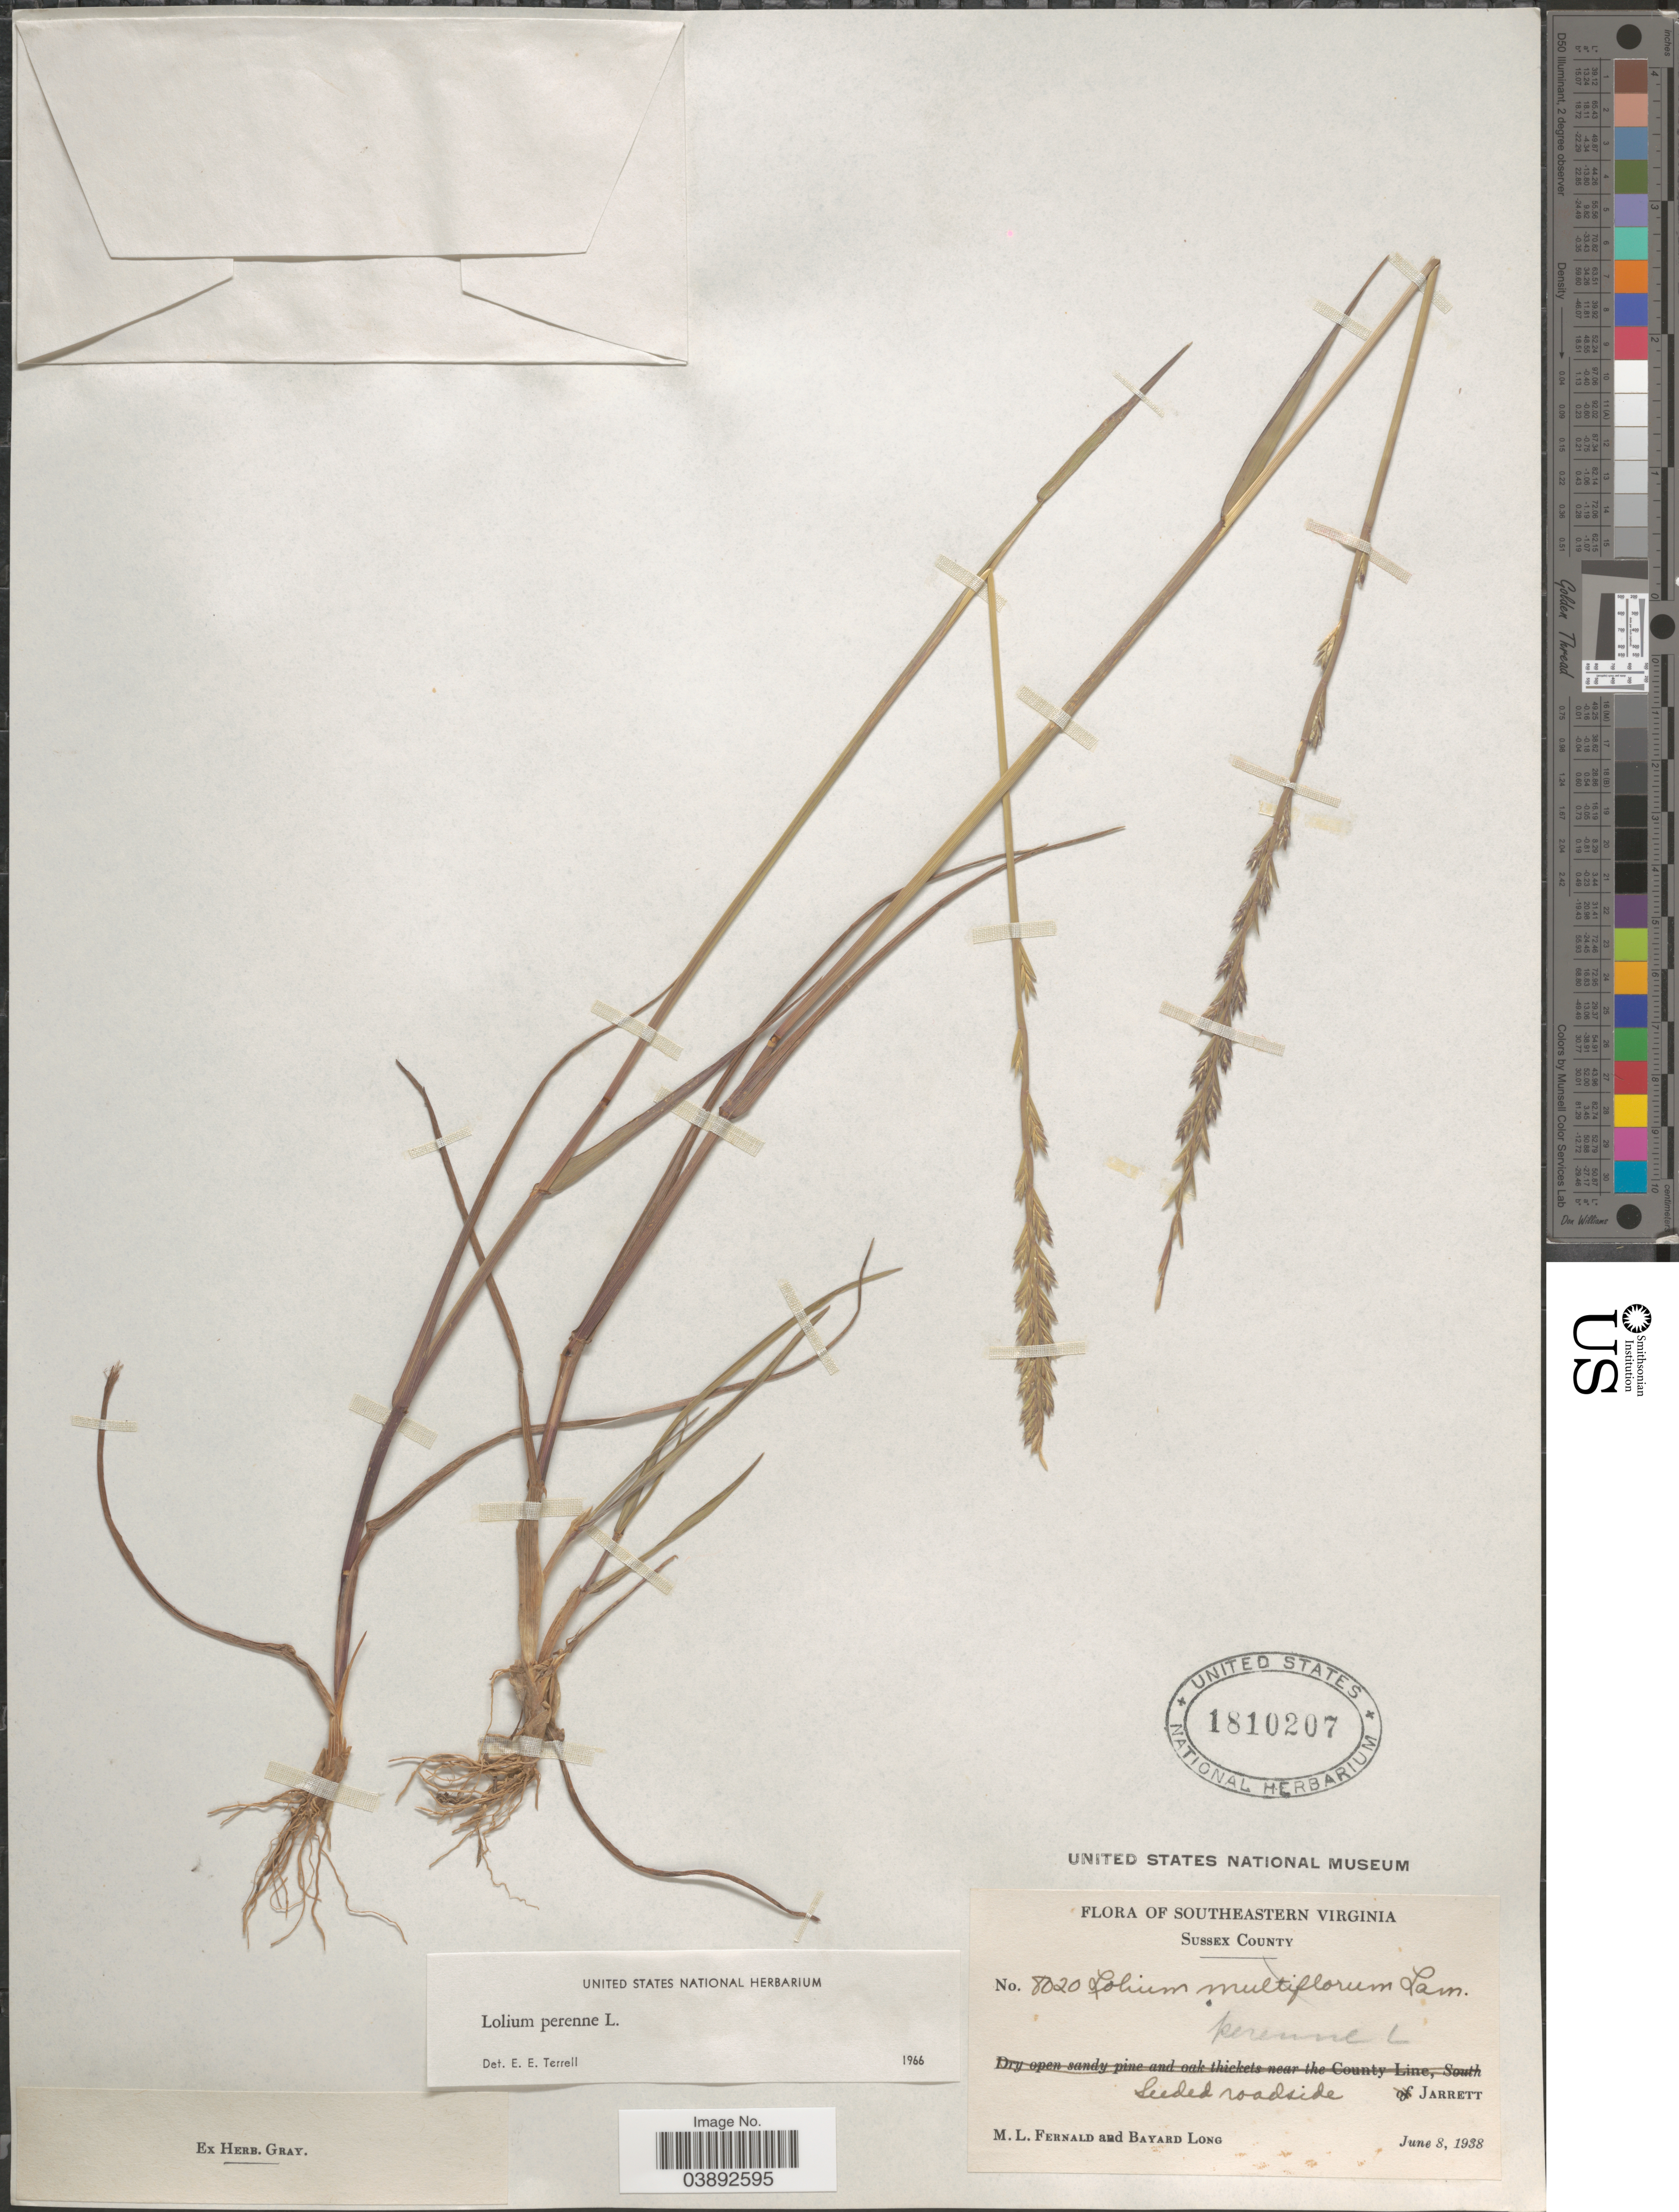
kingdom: Plantae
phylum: Tracheophyta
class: Liliopsida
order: Poales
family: Poaceae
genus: Lolium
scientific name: Lolium perenne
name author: L.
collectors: M. L. Fernald & B. Long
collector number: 8020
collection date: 1938-06-08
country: United States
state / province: Virginia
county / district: Sussex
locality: Southeastern Virginia. Sussex County. Jarrett.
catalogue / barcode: US 1810207